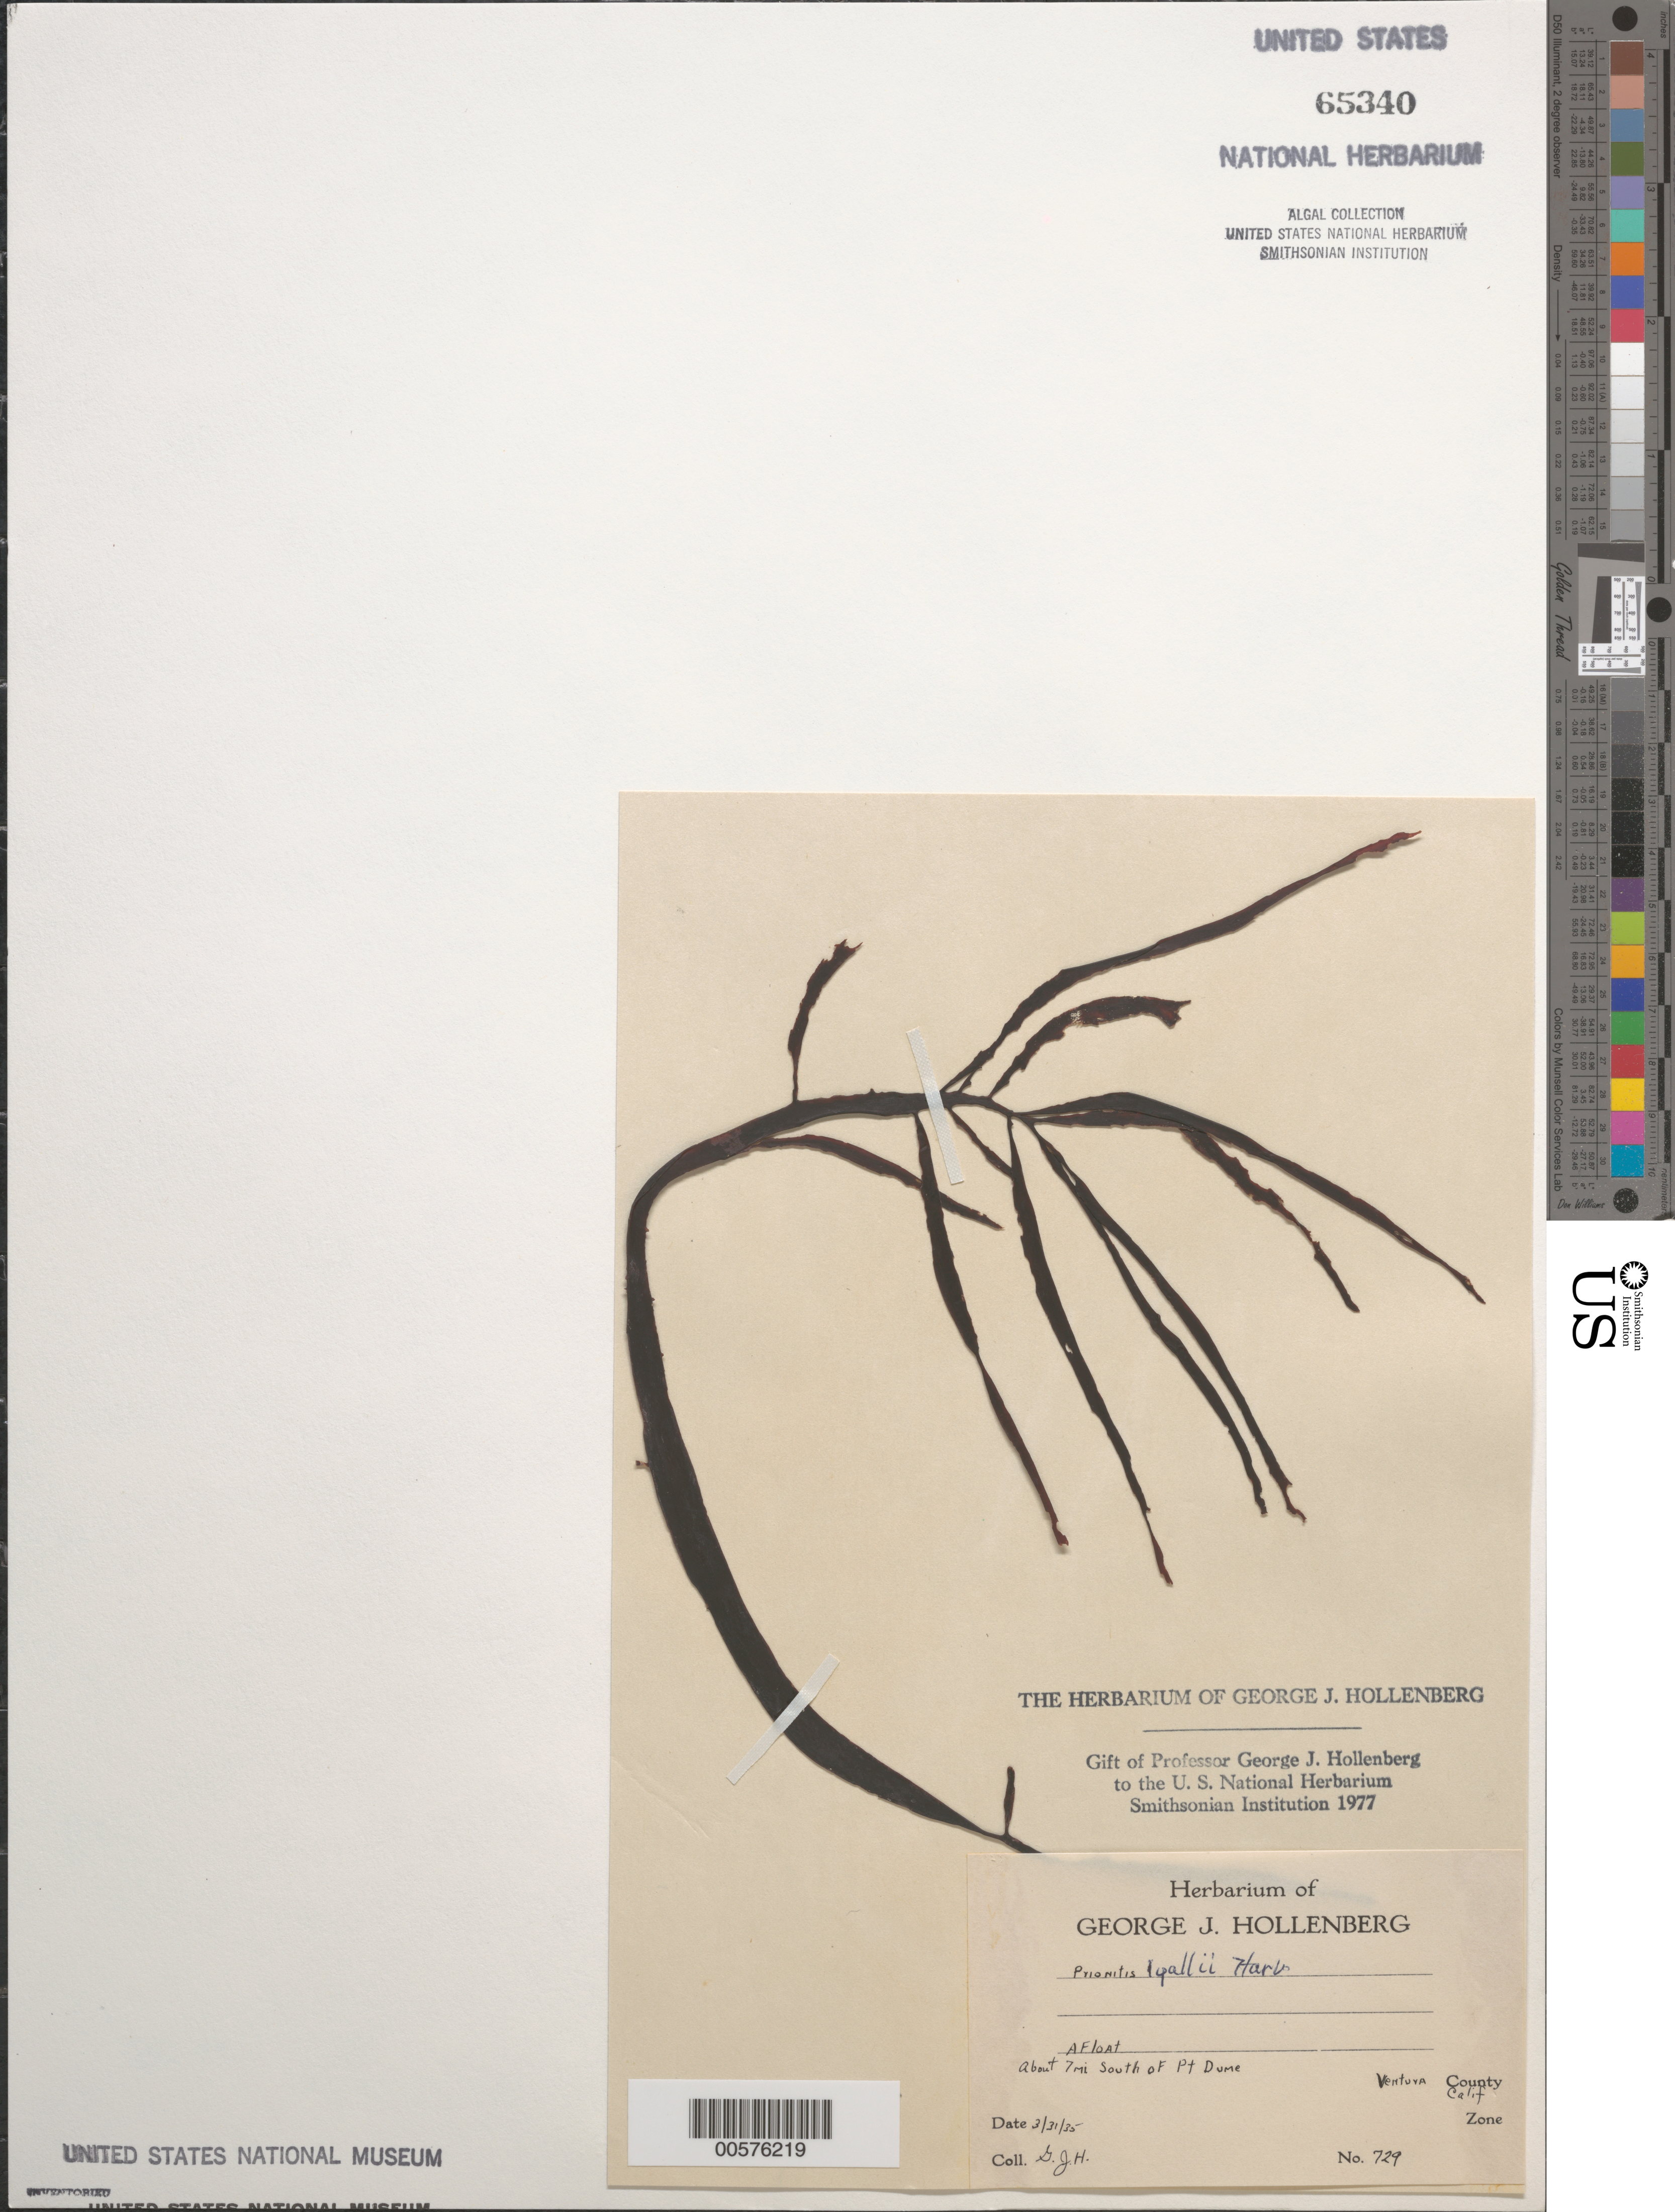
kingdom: Plantae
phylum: Rhodophyta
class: Florideophyceae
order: Cryptonemiales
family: Cryptonemiaceae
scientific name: Prionitis sternbergii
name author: (C. Agardh) J. Agardh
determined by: Algae name updating Project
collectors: G. Hollenberg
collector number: GJH 729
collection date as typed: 31 Mar 1935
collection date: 1935-03-31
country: United States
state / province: California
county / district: Ventura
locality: Ca. 7 miles south of Point Dume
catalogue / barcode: US 65340